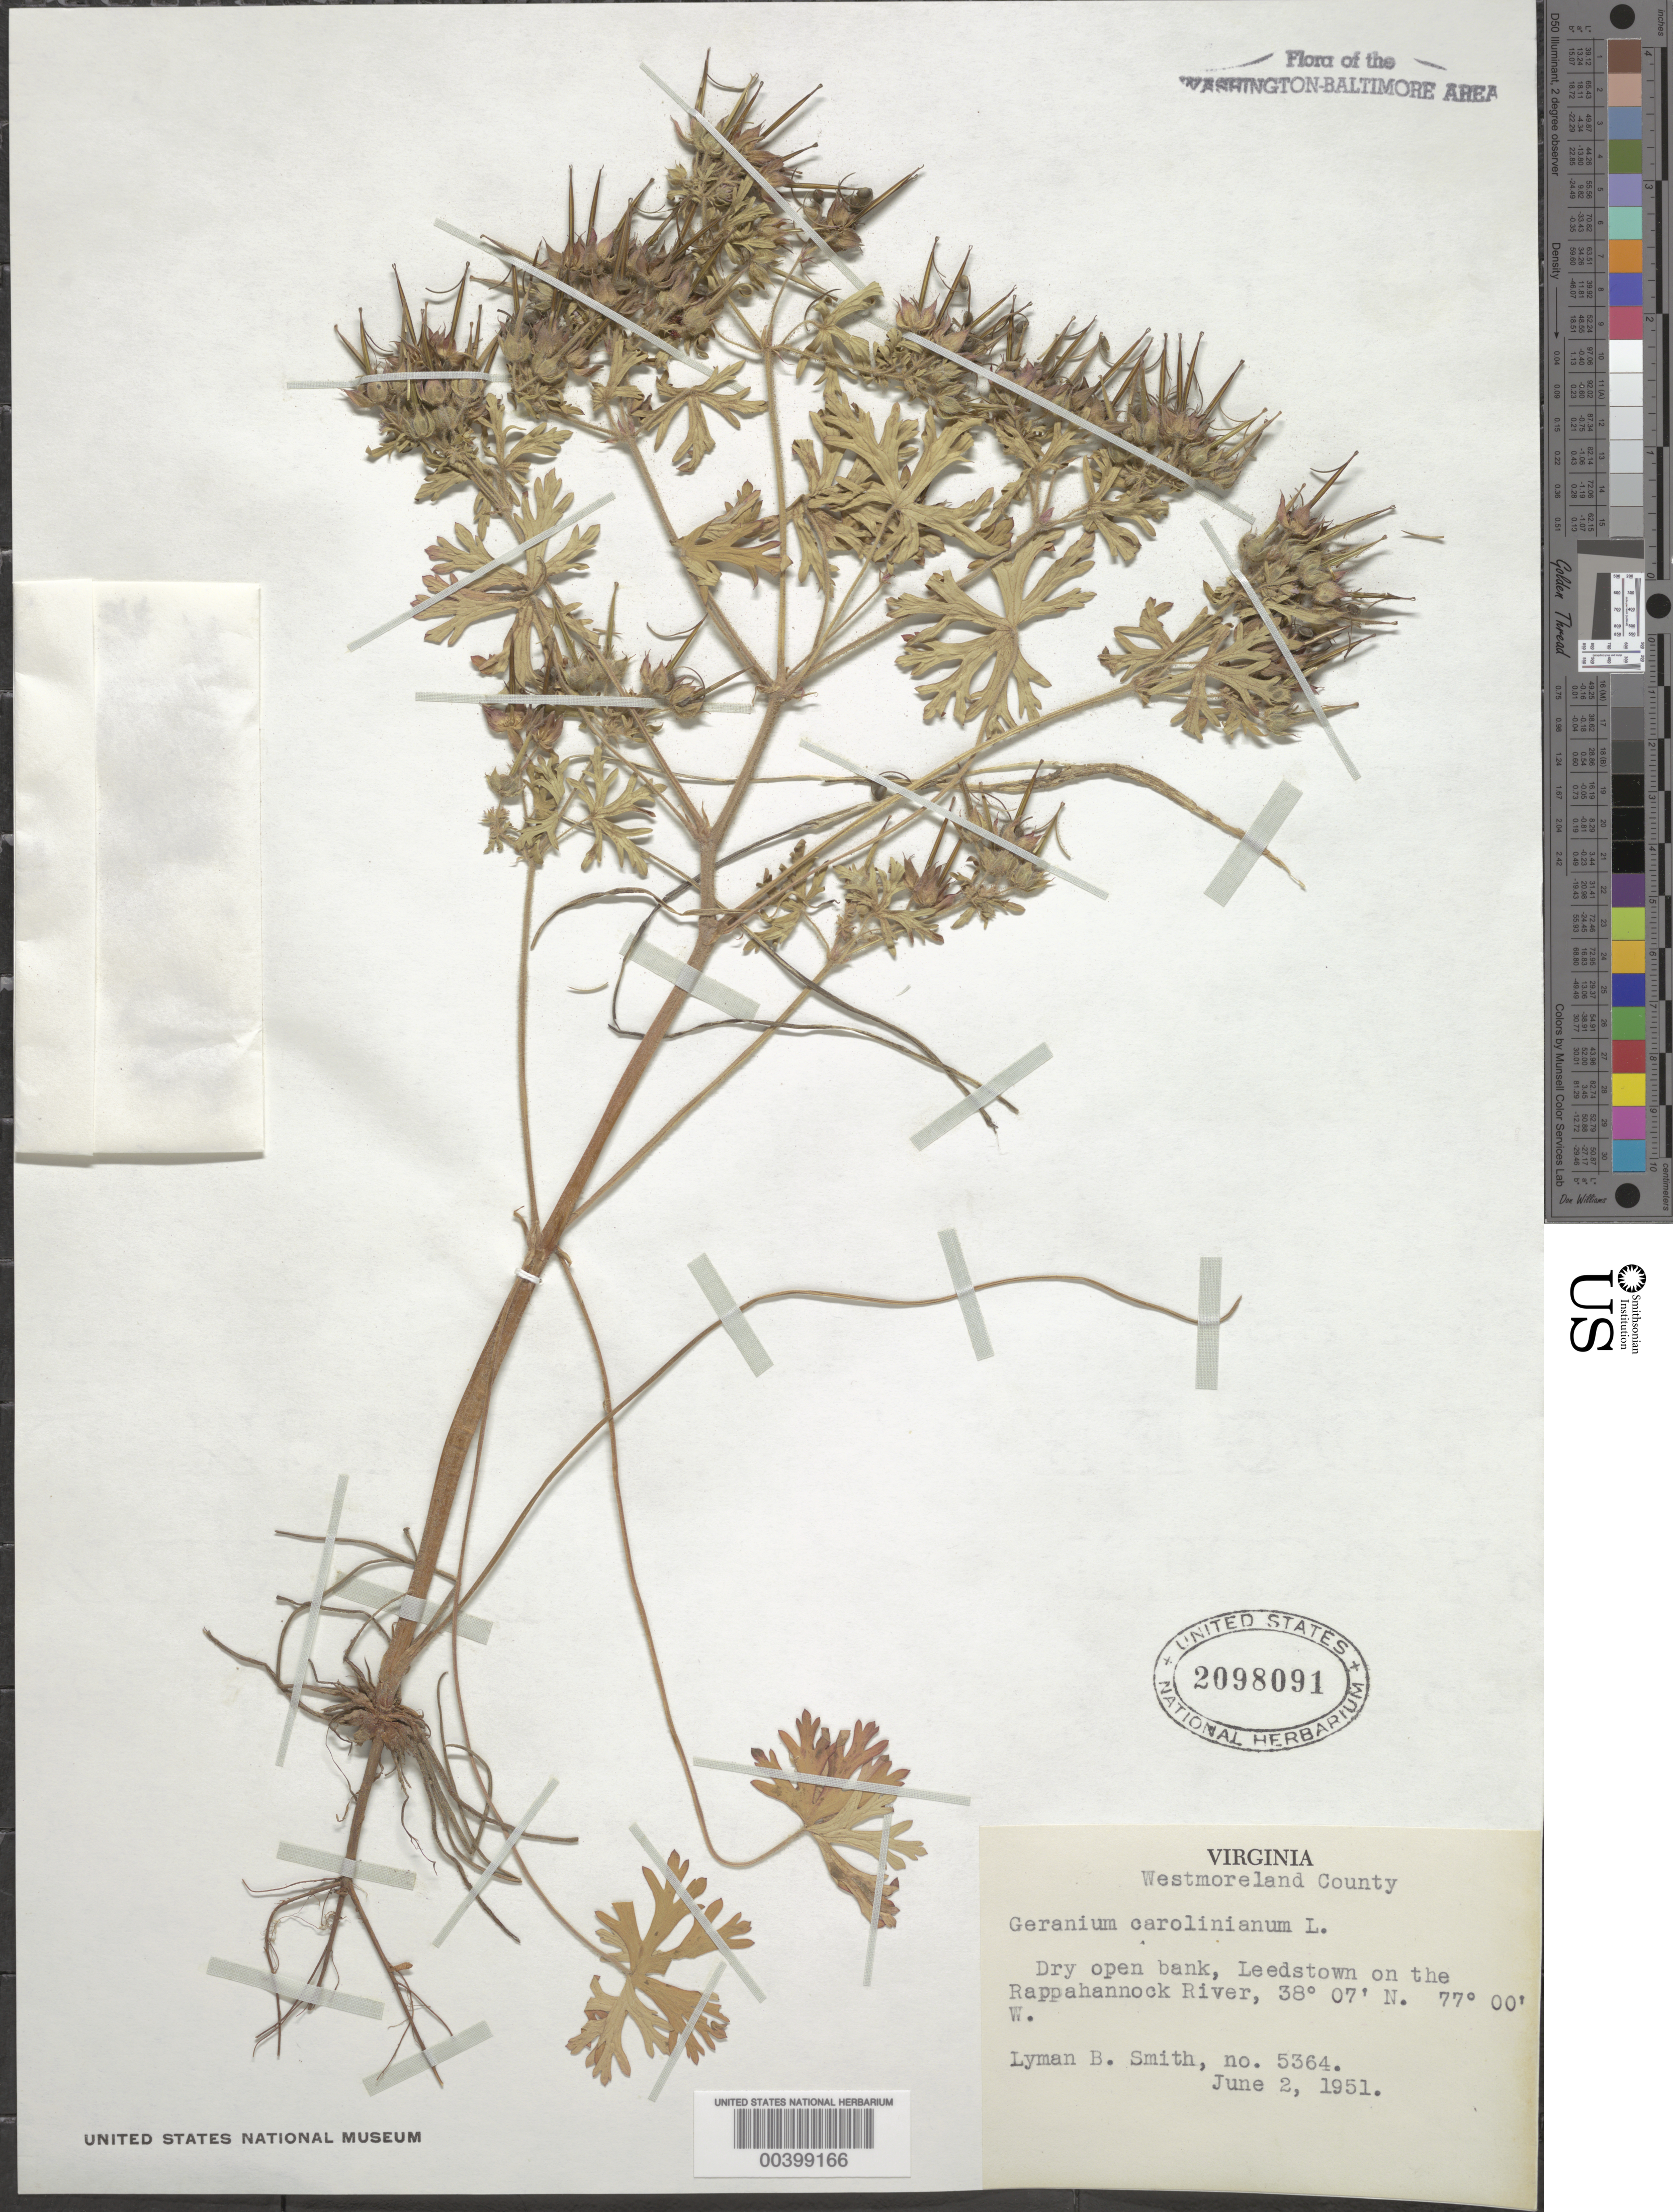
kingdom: Plantae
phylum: Tracheophyta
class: Magnoliopsida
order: Geraniales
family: Geraniaceae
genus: Geranium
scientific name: Geranium carolinianum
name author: L.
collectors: L. Smith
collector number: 5364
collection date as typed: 02 Jun 1951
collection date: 1951-06-02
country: United States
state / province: Virginia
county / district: Westmoreland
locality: Leedstown, Rappahannock River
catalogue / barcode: US 2098091